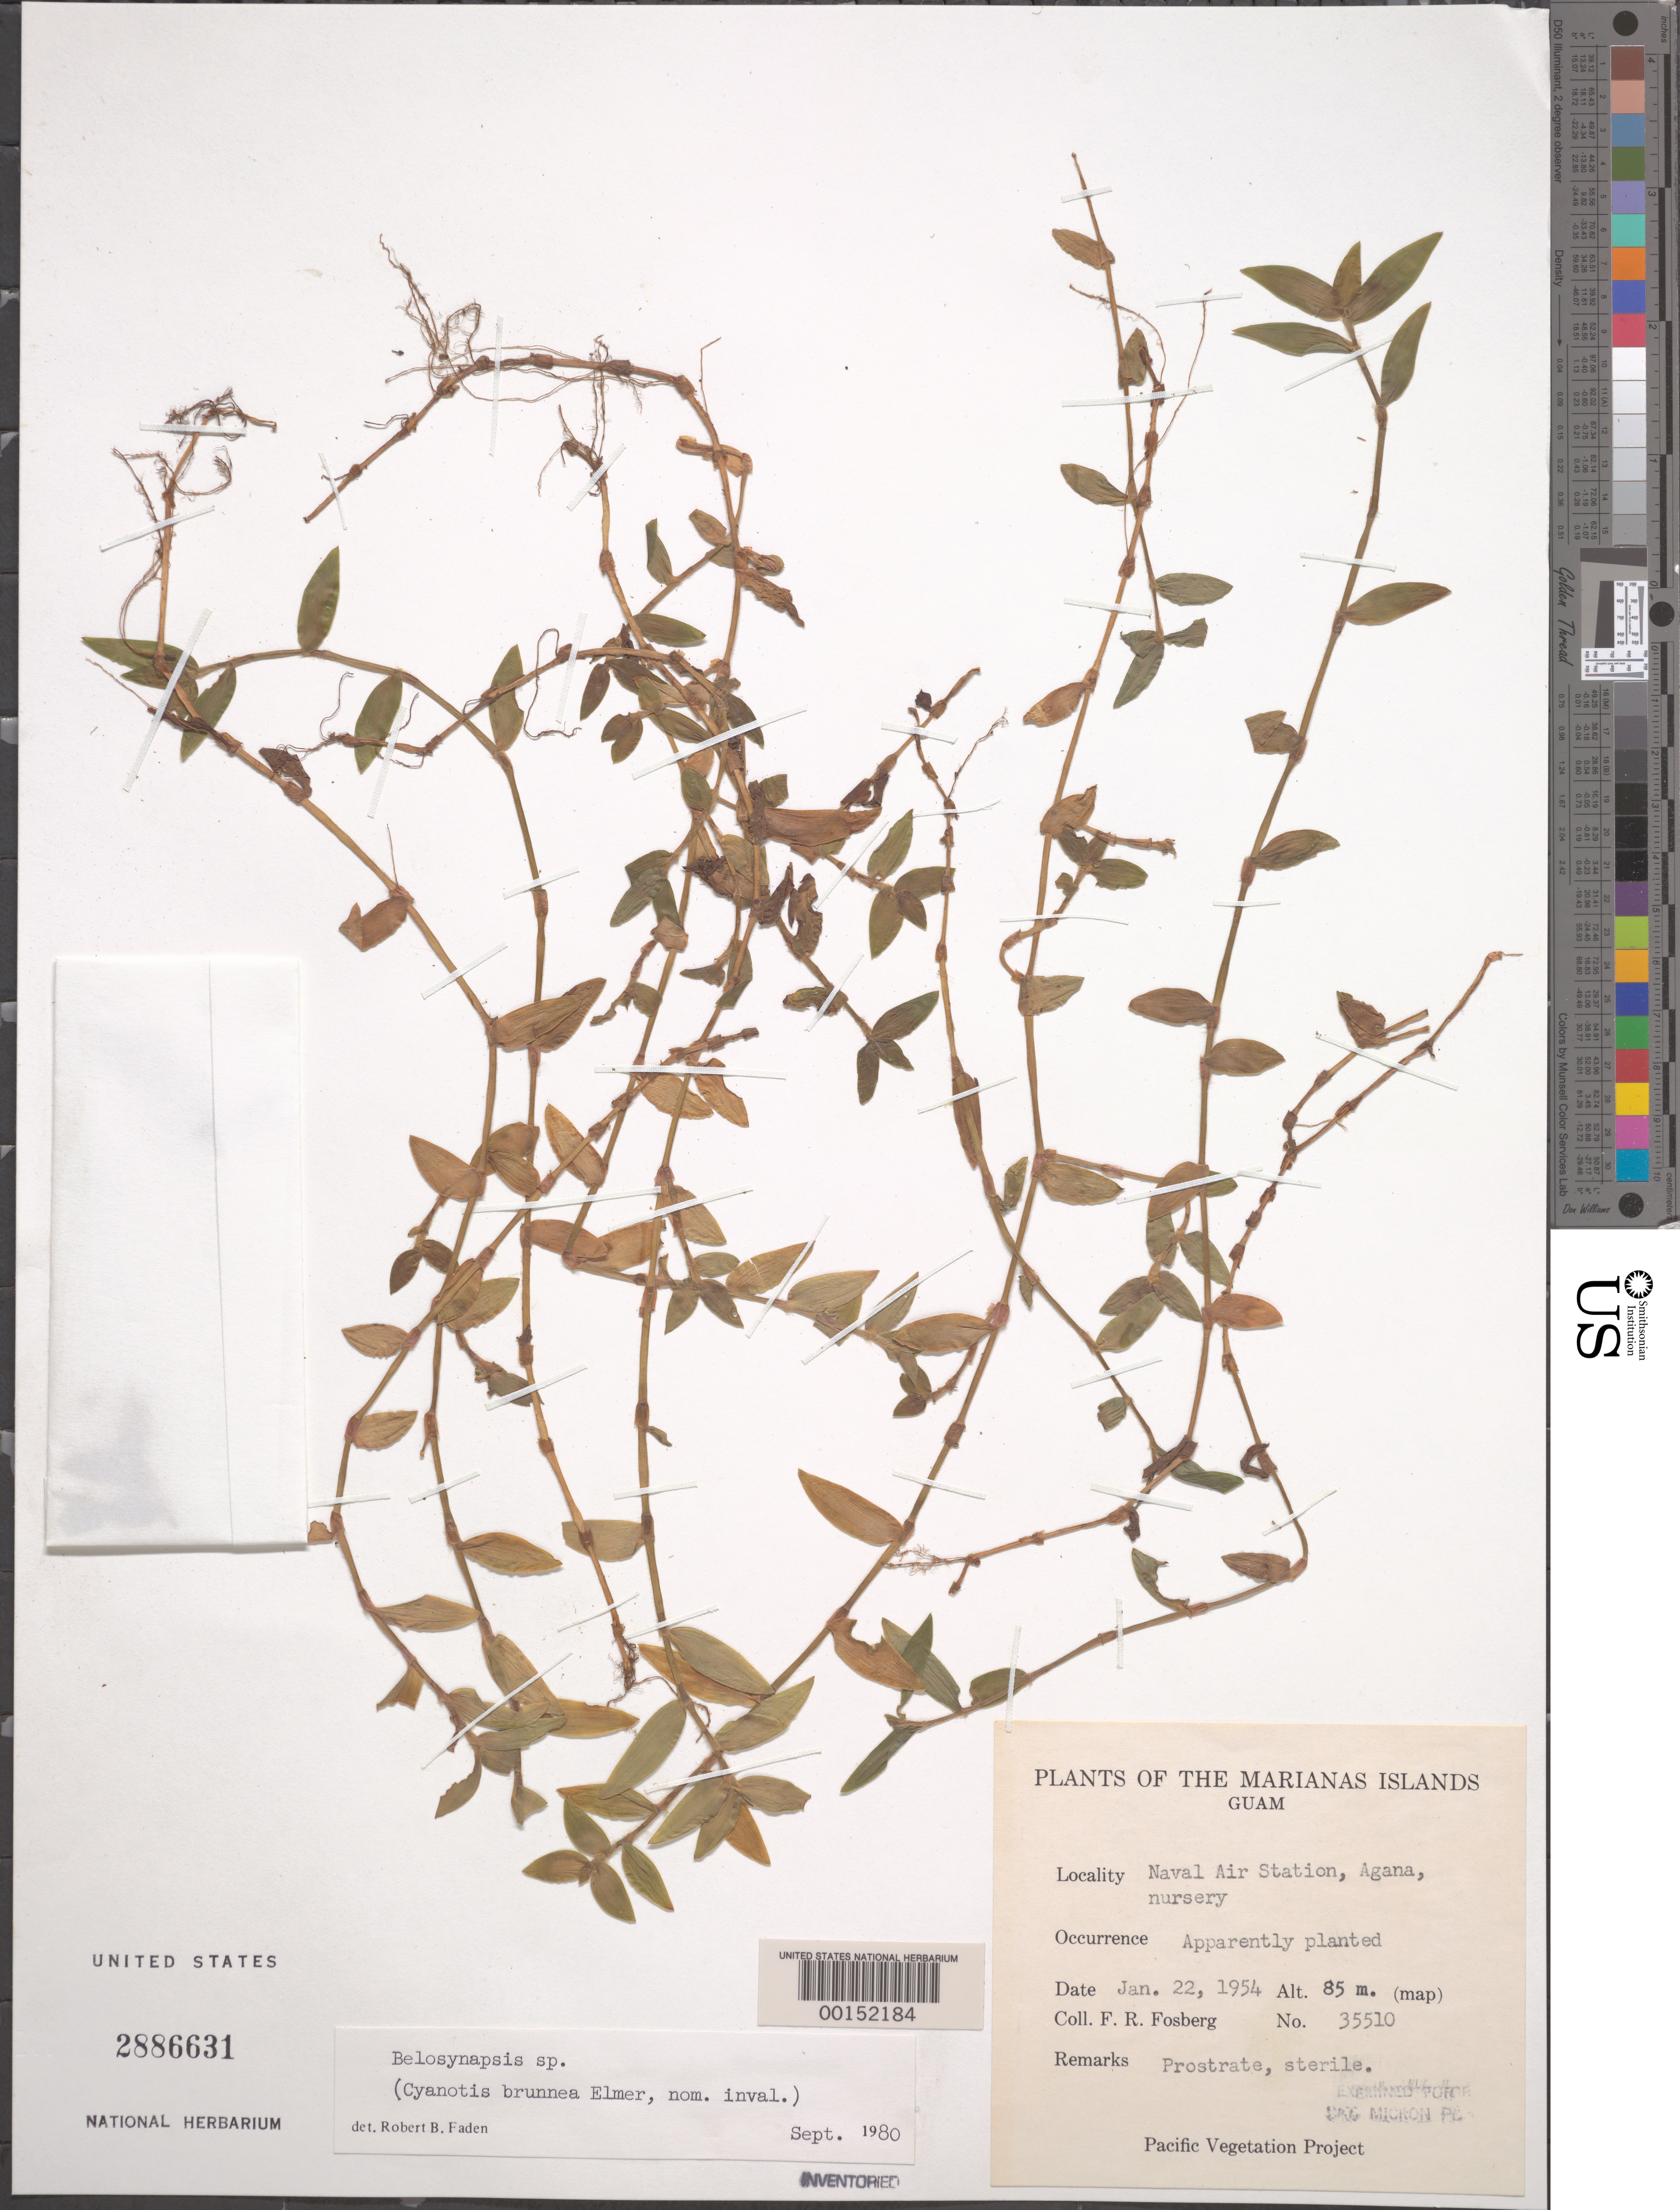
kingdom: Plantae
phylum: Tracheophyta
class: Liliopsida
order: Commelinales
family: Commelinaceae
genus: Belosynapsis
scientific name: Belosynapsis sp.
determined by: Faden, Robert B., (US), Smithsonian Institution - National Museum of Natural History (UNITED STATES)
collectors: F. R. Fosberg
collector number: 35510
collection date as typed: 22 Jan 1954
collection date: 1954-01-22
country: Guam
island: Guam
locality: Agana, naval air station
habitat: Nursery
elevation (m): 85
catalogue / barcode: US 2886631